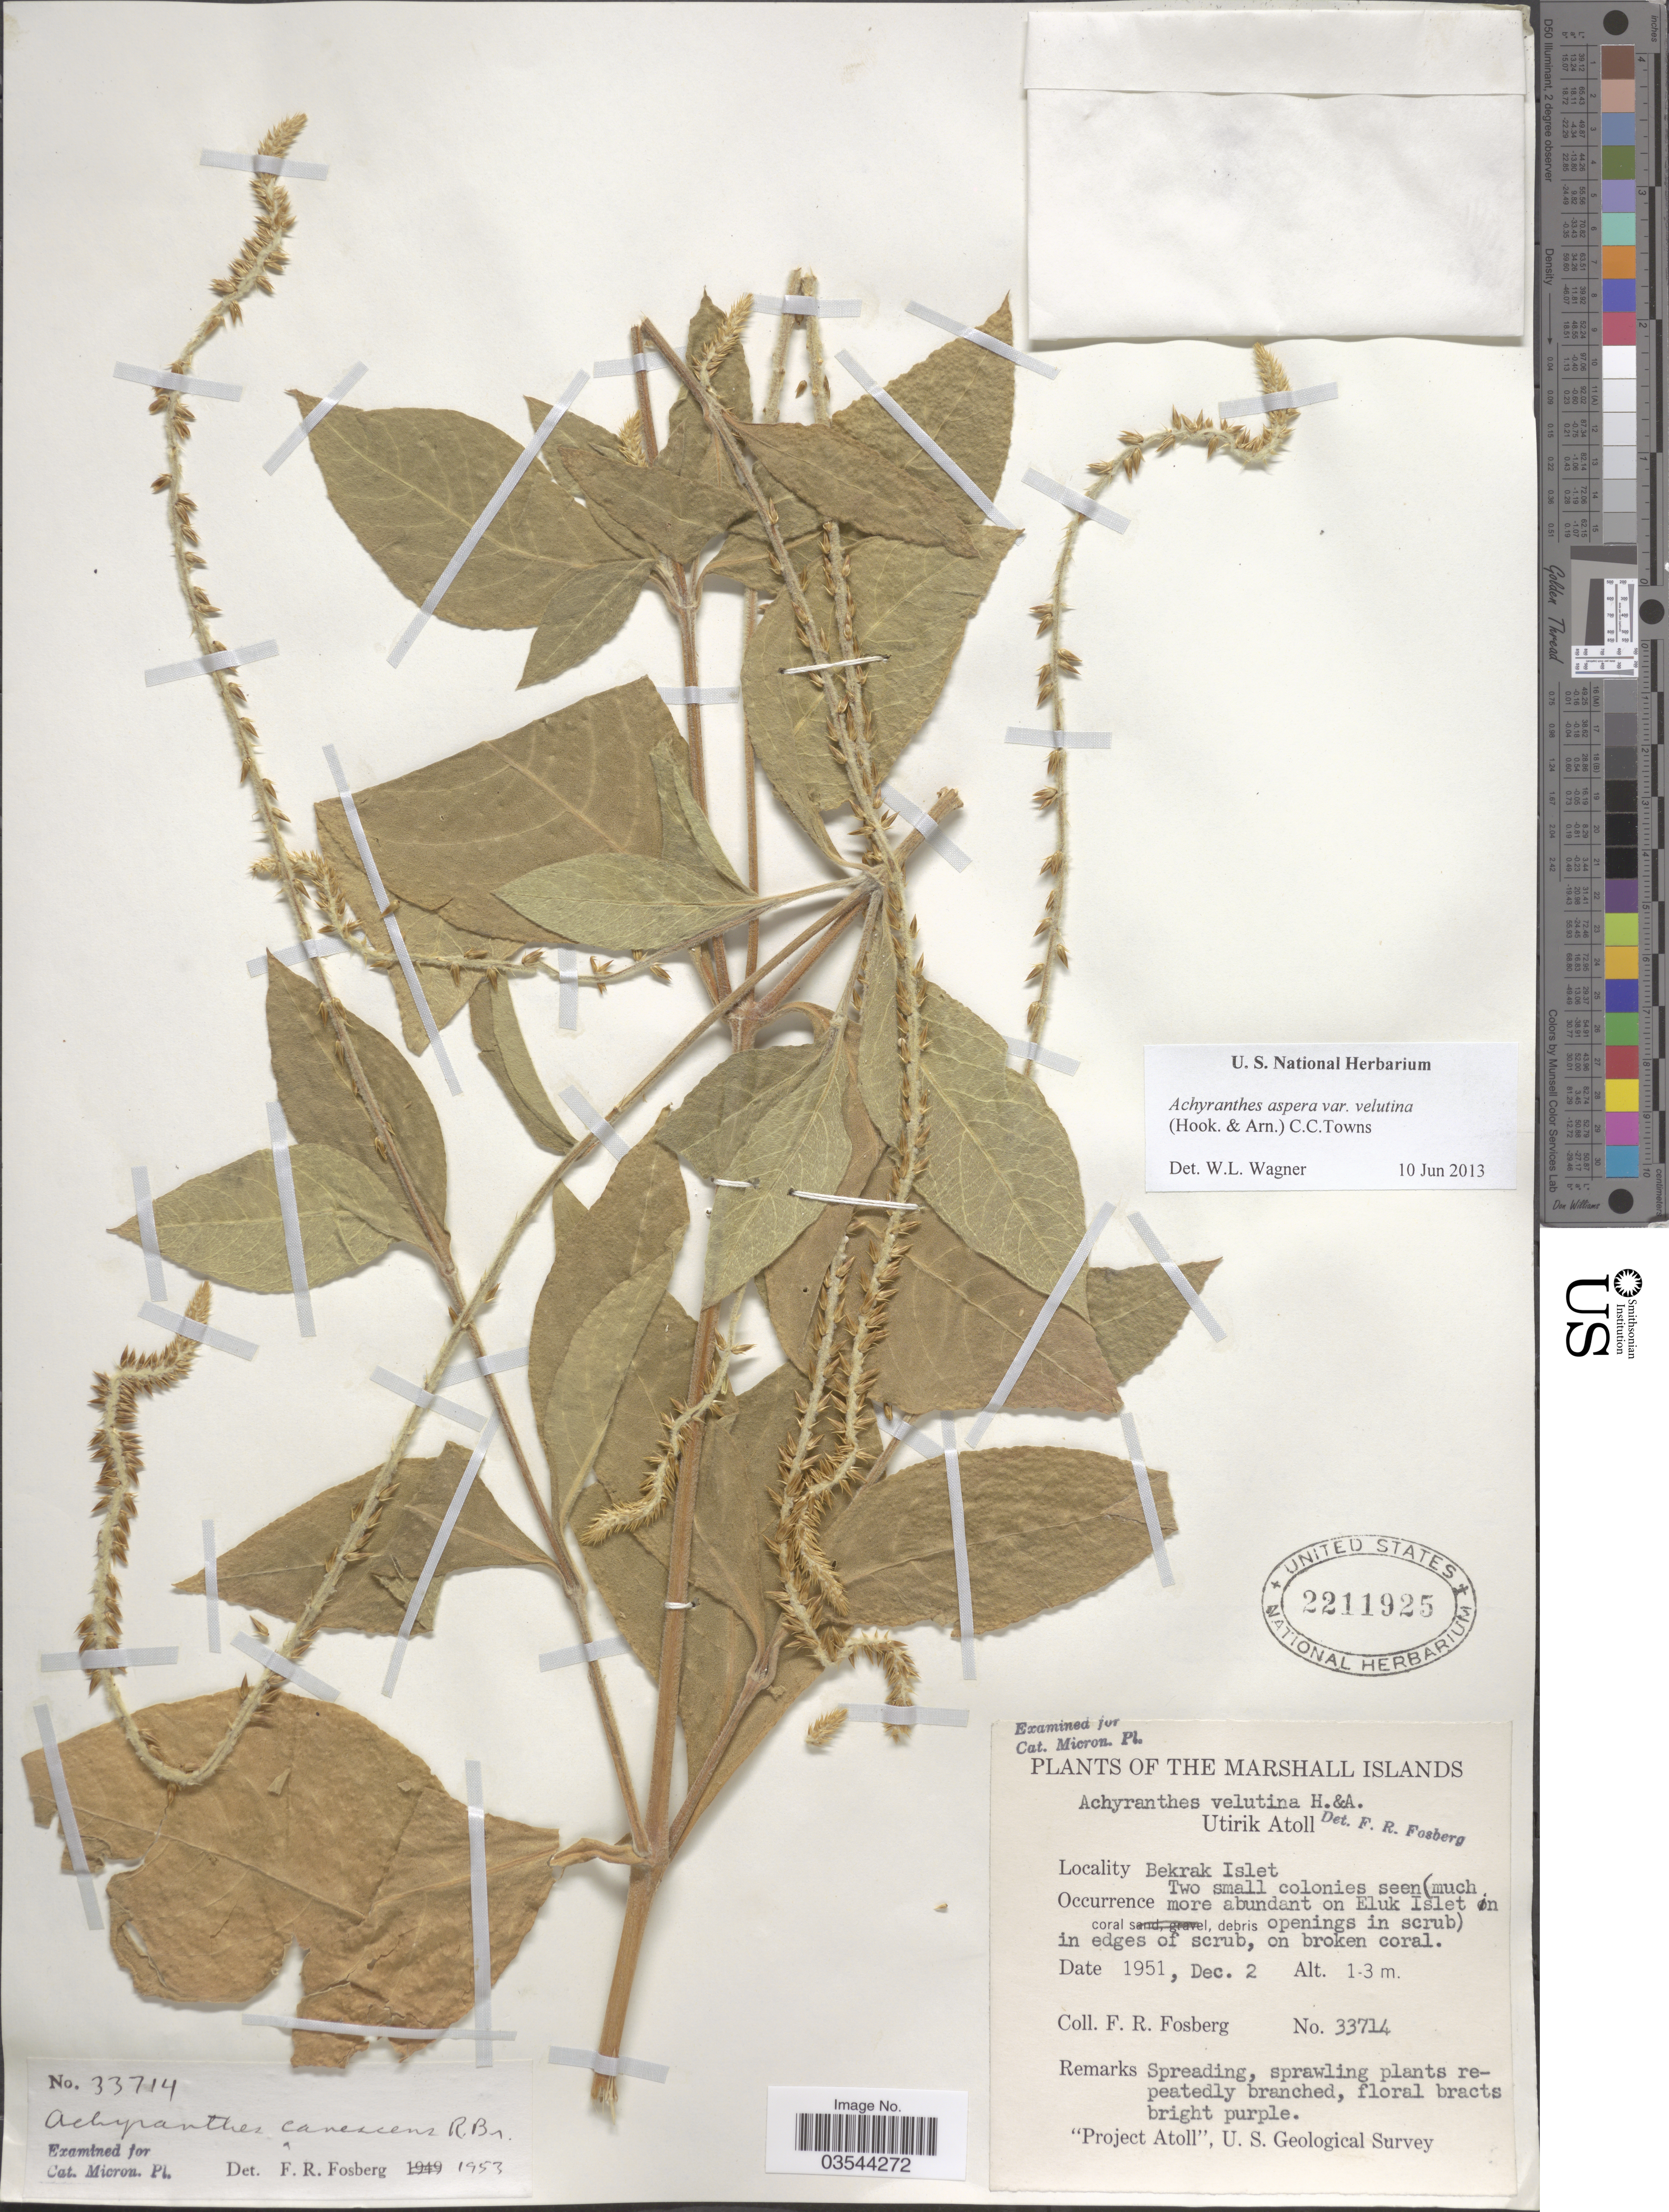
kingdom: Plantae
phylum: Tracheophyta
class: Magnoliopsida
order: Caryophyllales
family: Amaranthaceae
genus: Achyranthes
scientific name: Achyranthes aspera var. velutina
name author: (Hook. & Arn.) C. C. Towns.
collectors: F. R. Fosberg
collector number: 33714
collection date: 1951-12-02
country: Marshall Islands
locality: Utirik Atoll. Bekrak Islet. Two small colonies seen (much more abundant on Eluk Islet in openings in scrub).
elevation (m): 1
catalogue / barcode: US 2211925